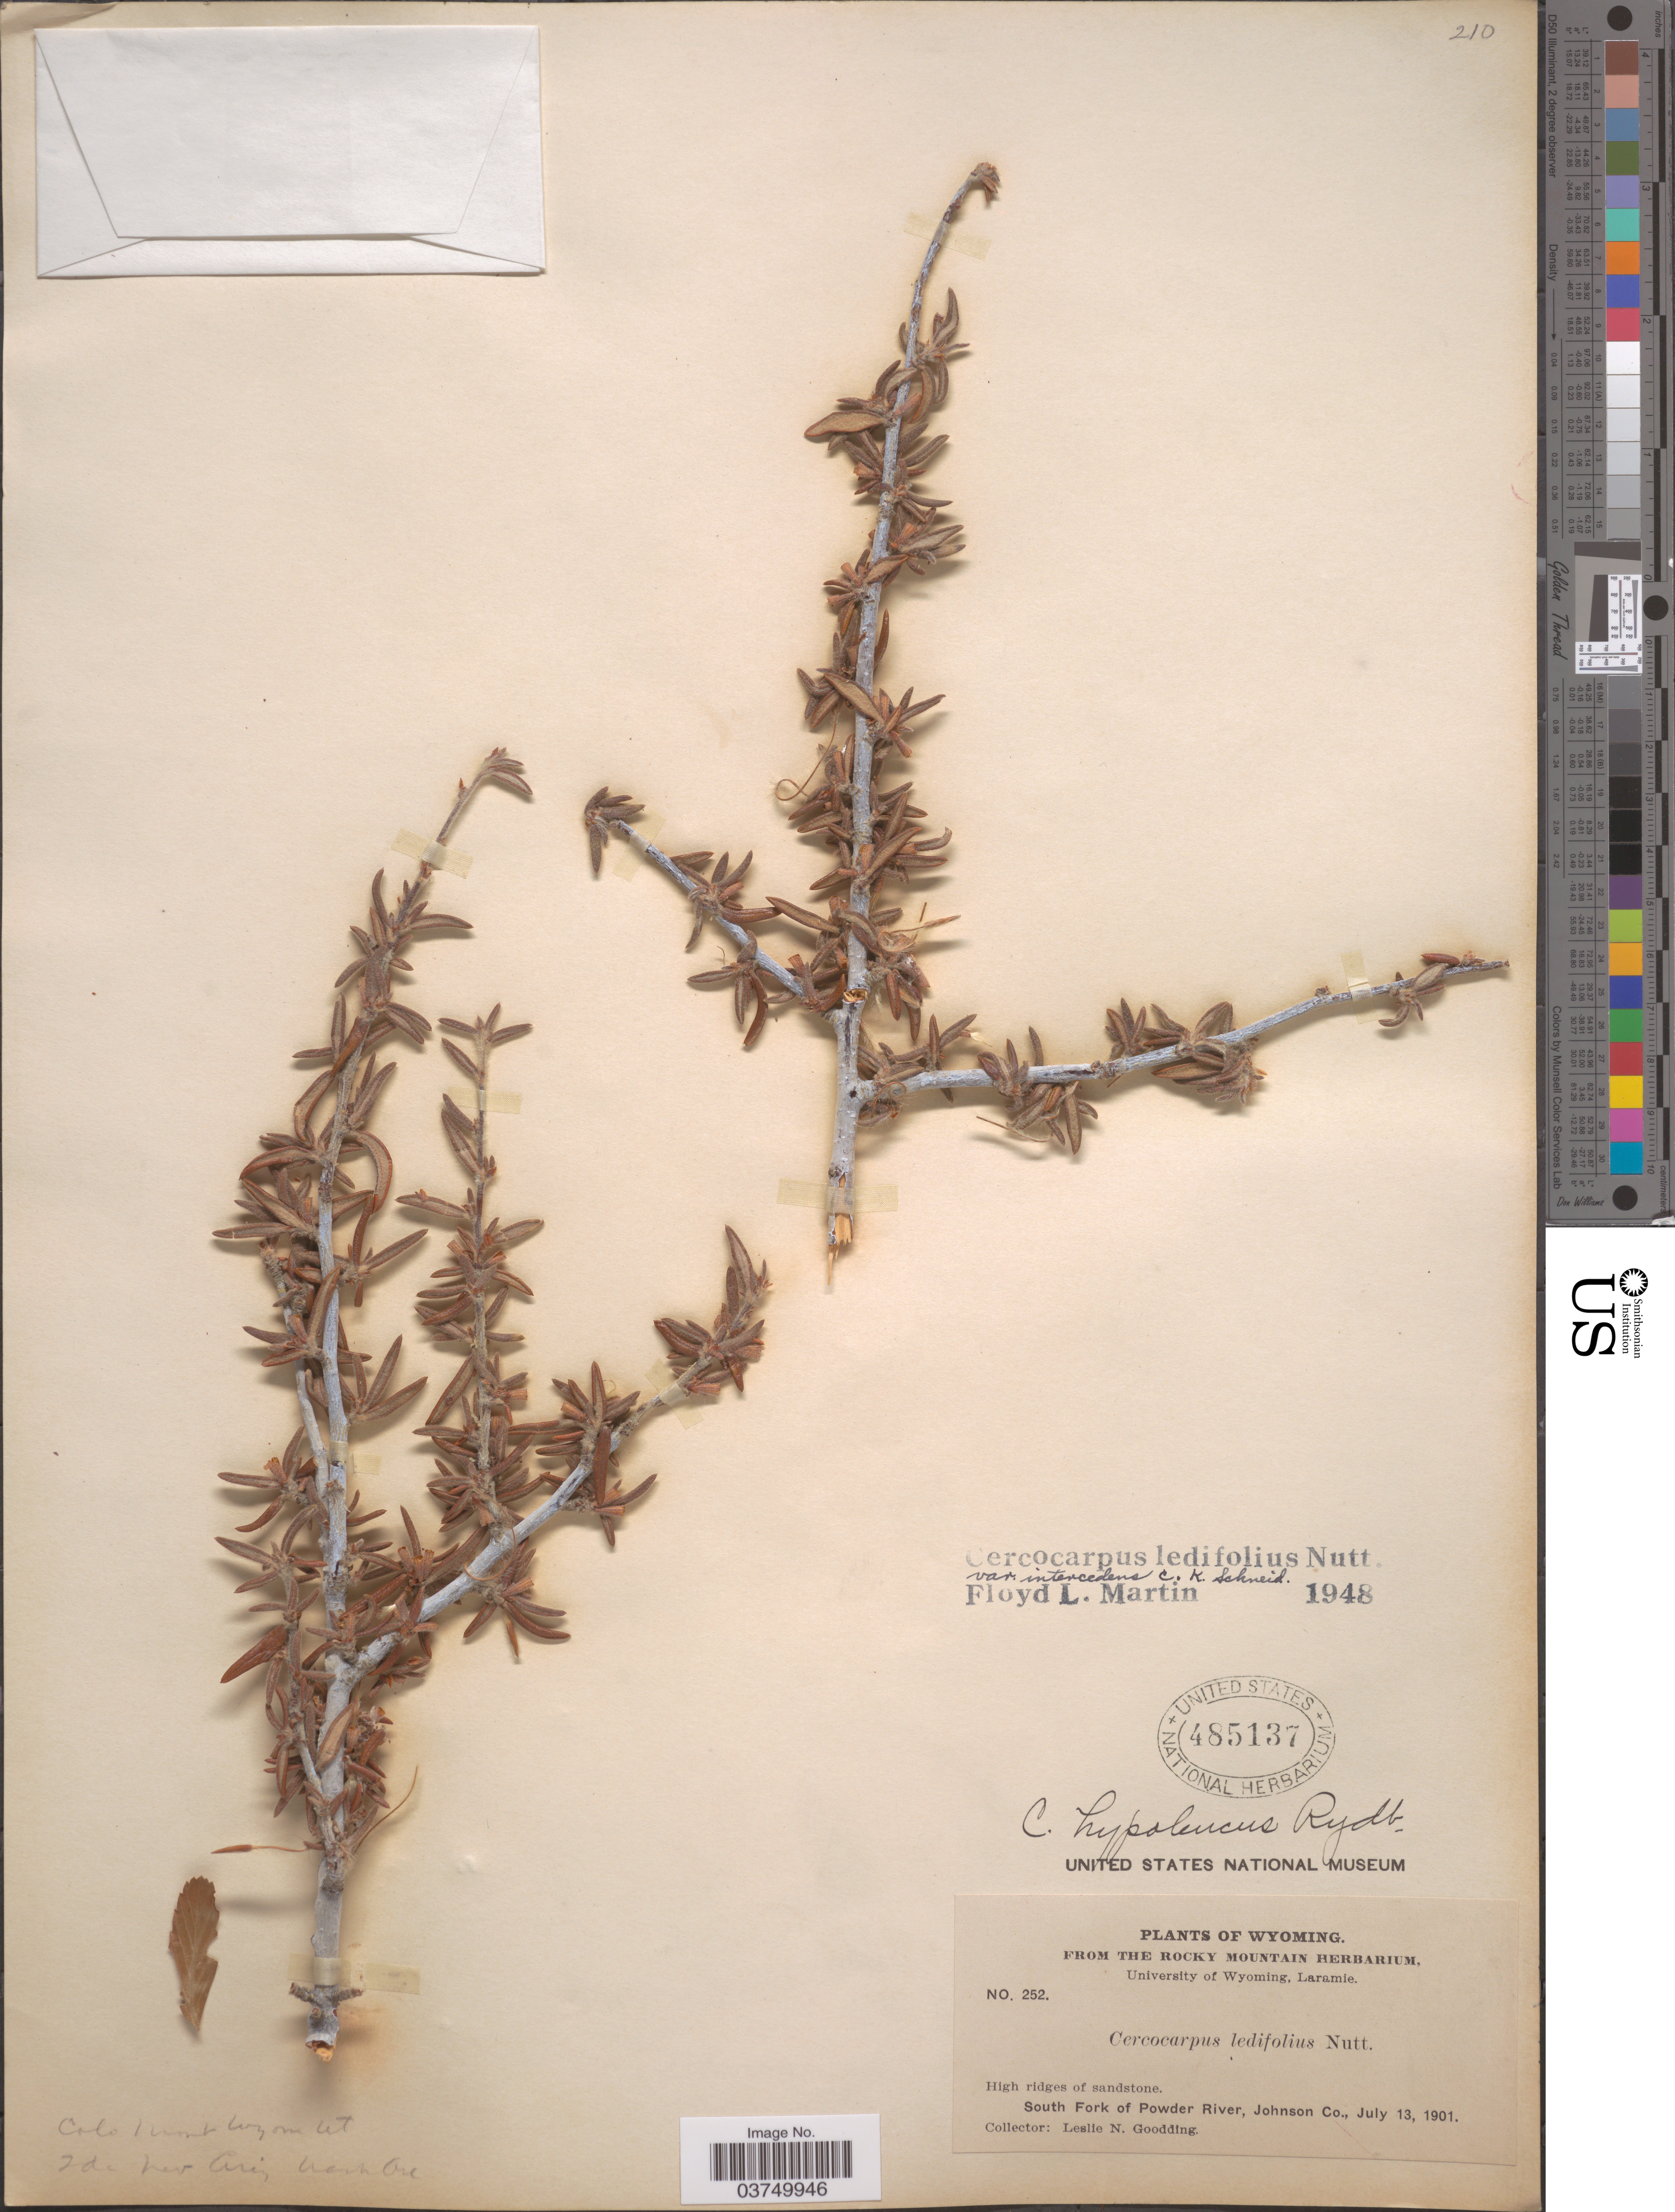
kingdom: Plantae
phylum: Tracheophyta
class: Magnoliopsida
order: Rosales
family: Rosaceae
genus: Cercocarpus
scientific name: Cercocarpus ledifolius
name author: Nutt.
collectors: L. N. Goodding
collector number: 252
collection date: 1901-07-13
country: United States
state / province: Wyoming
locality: South Fork of Powder River, Johnson Co.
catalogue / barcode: US 485137